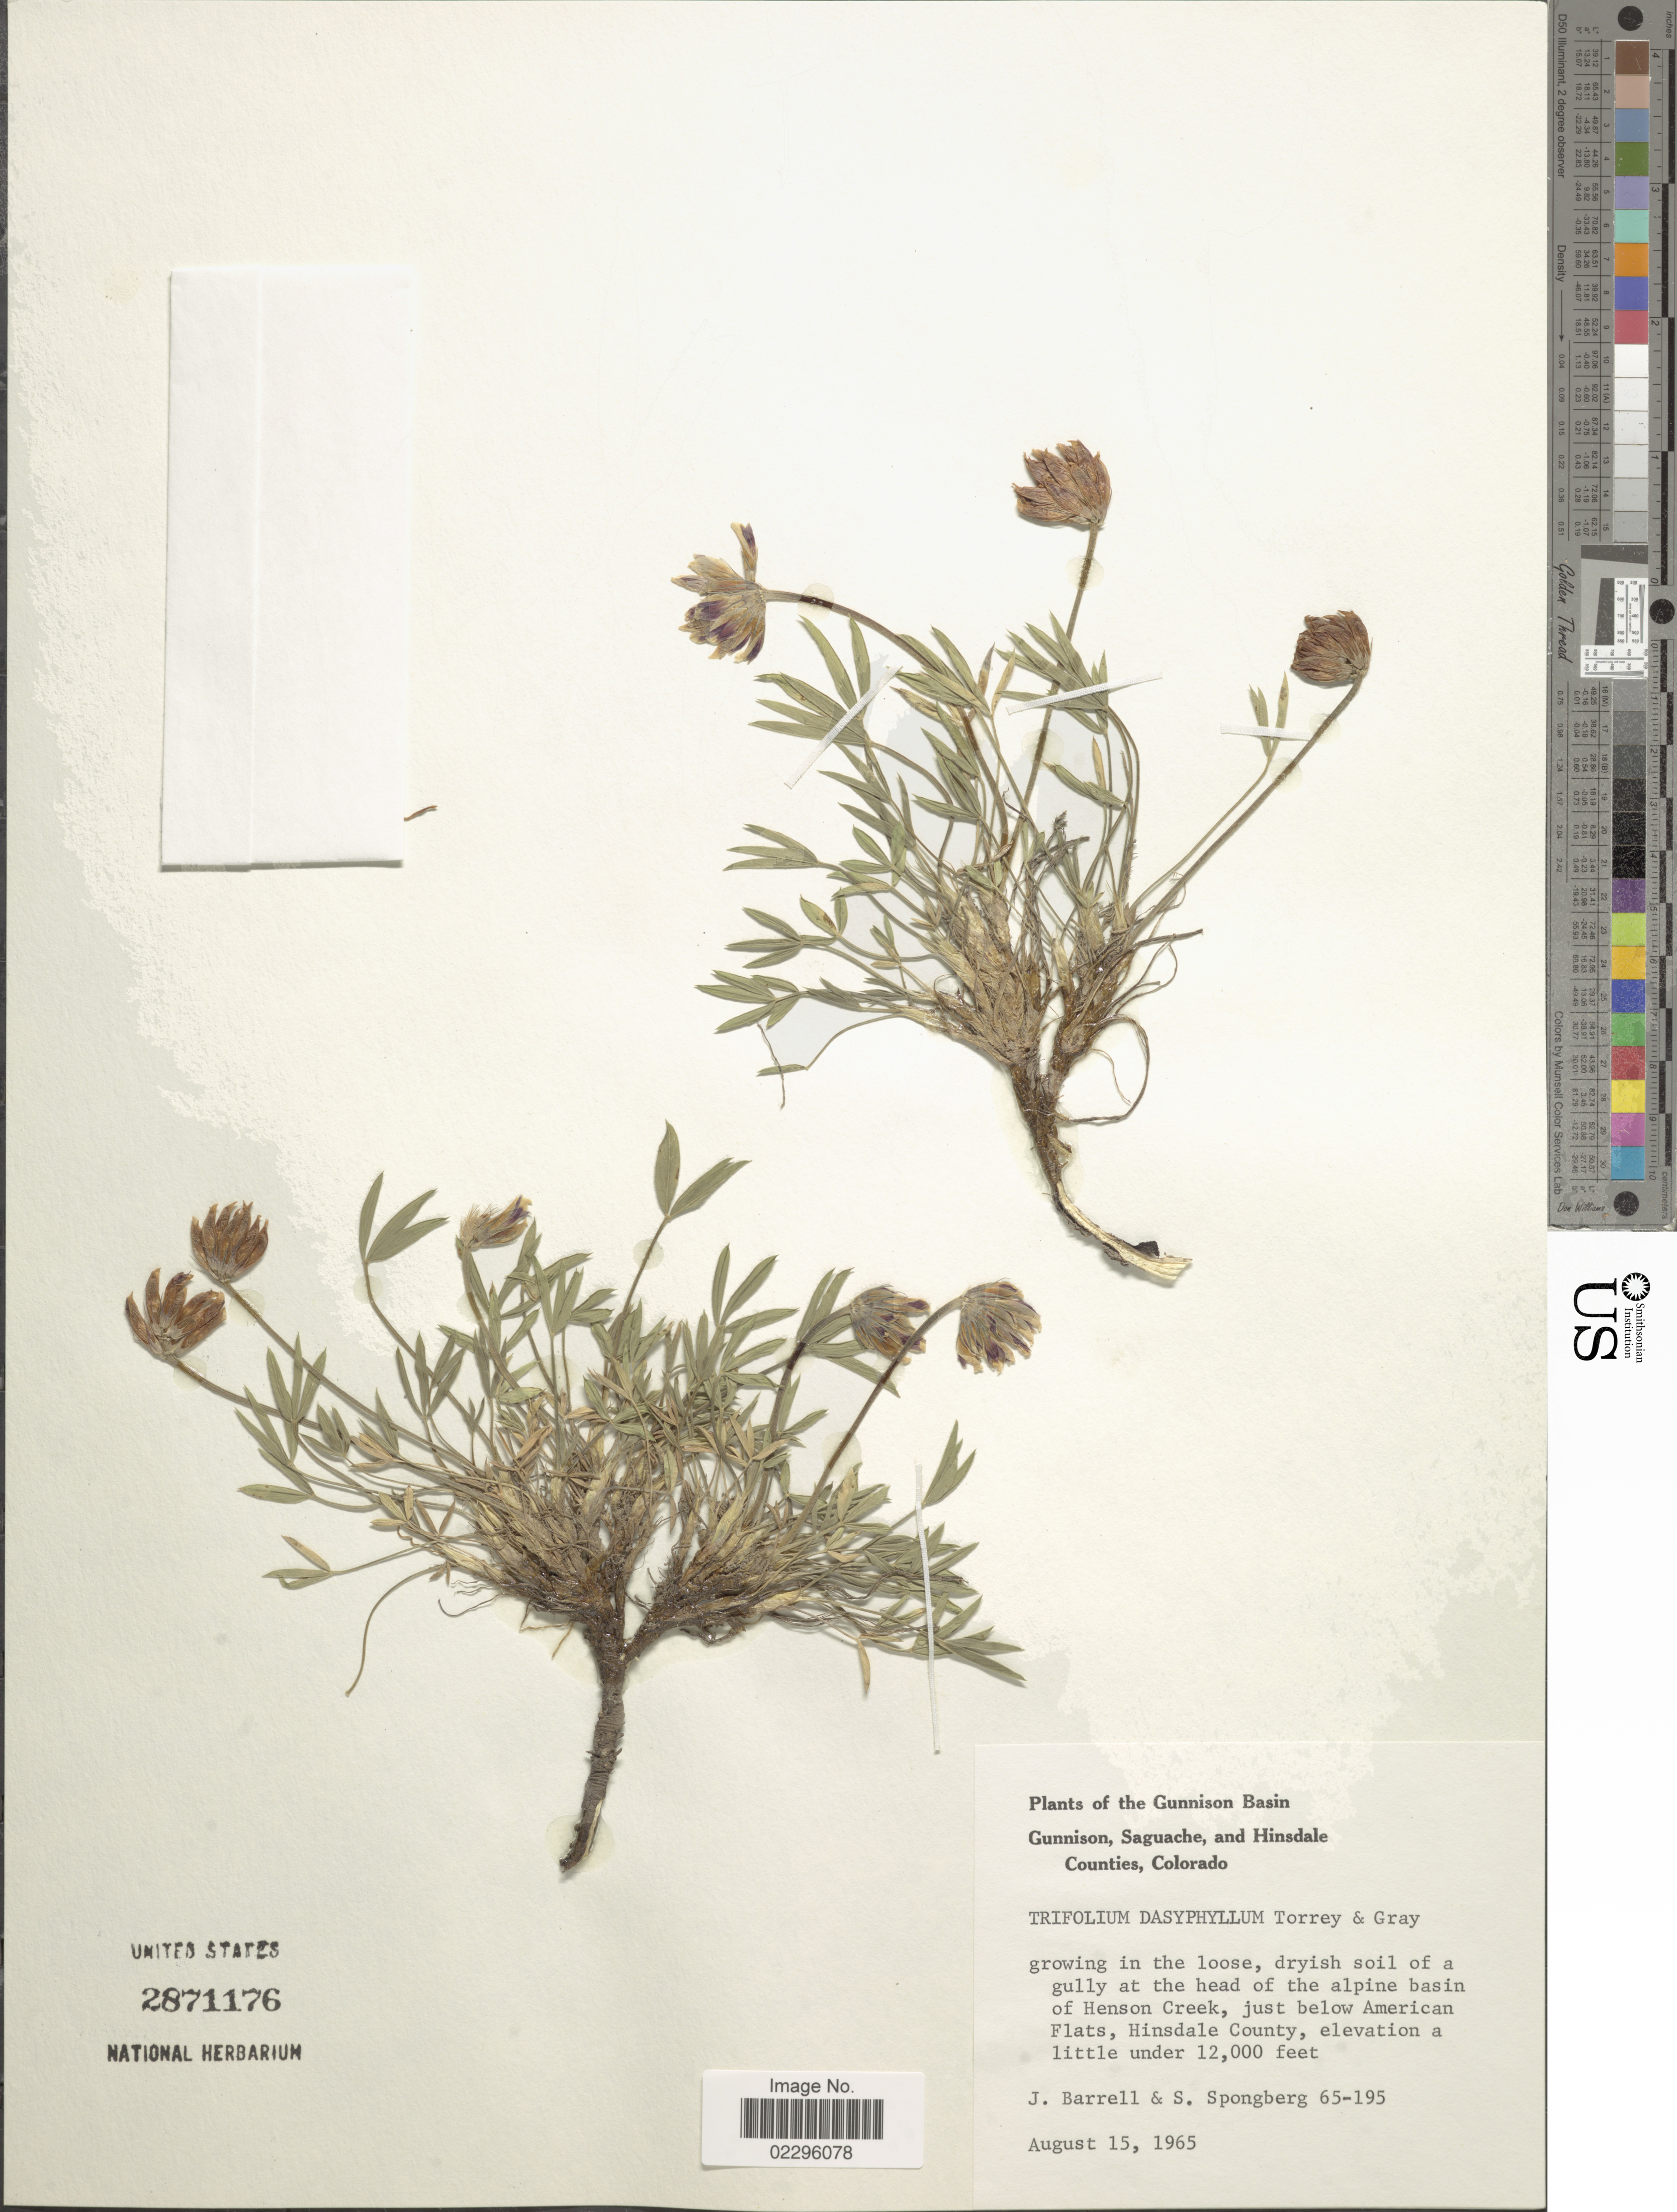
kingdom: Plantae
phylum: Tracheophyta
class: Magnoliopsida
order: Fabales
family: Fabaceae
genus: Trifolium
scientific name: Trifolium dasyphyllum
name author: Torr. & A. Gray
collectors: J. Barrell & S. A.Spongberg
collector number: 65-195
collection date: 1965-08-15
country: United States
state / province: Colorado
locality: Gunnison Basin, Gunnison, Saguache, and Hinsdale Counties, dryish soil of a gully at the head of the alpine basin of Henson Creek, just below American Flats, Hinsdale County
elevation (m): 3658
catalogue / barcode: US 2871176